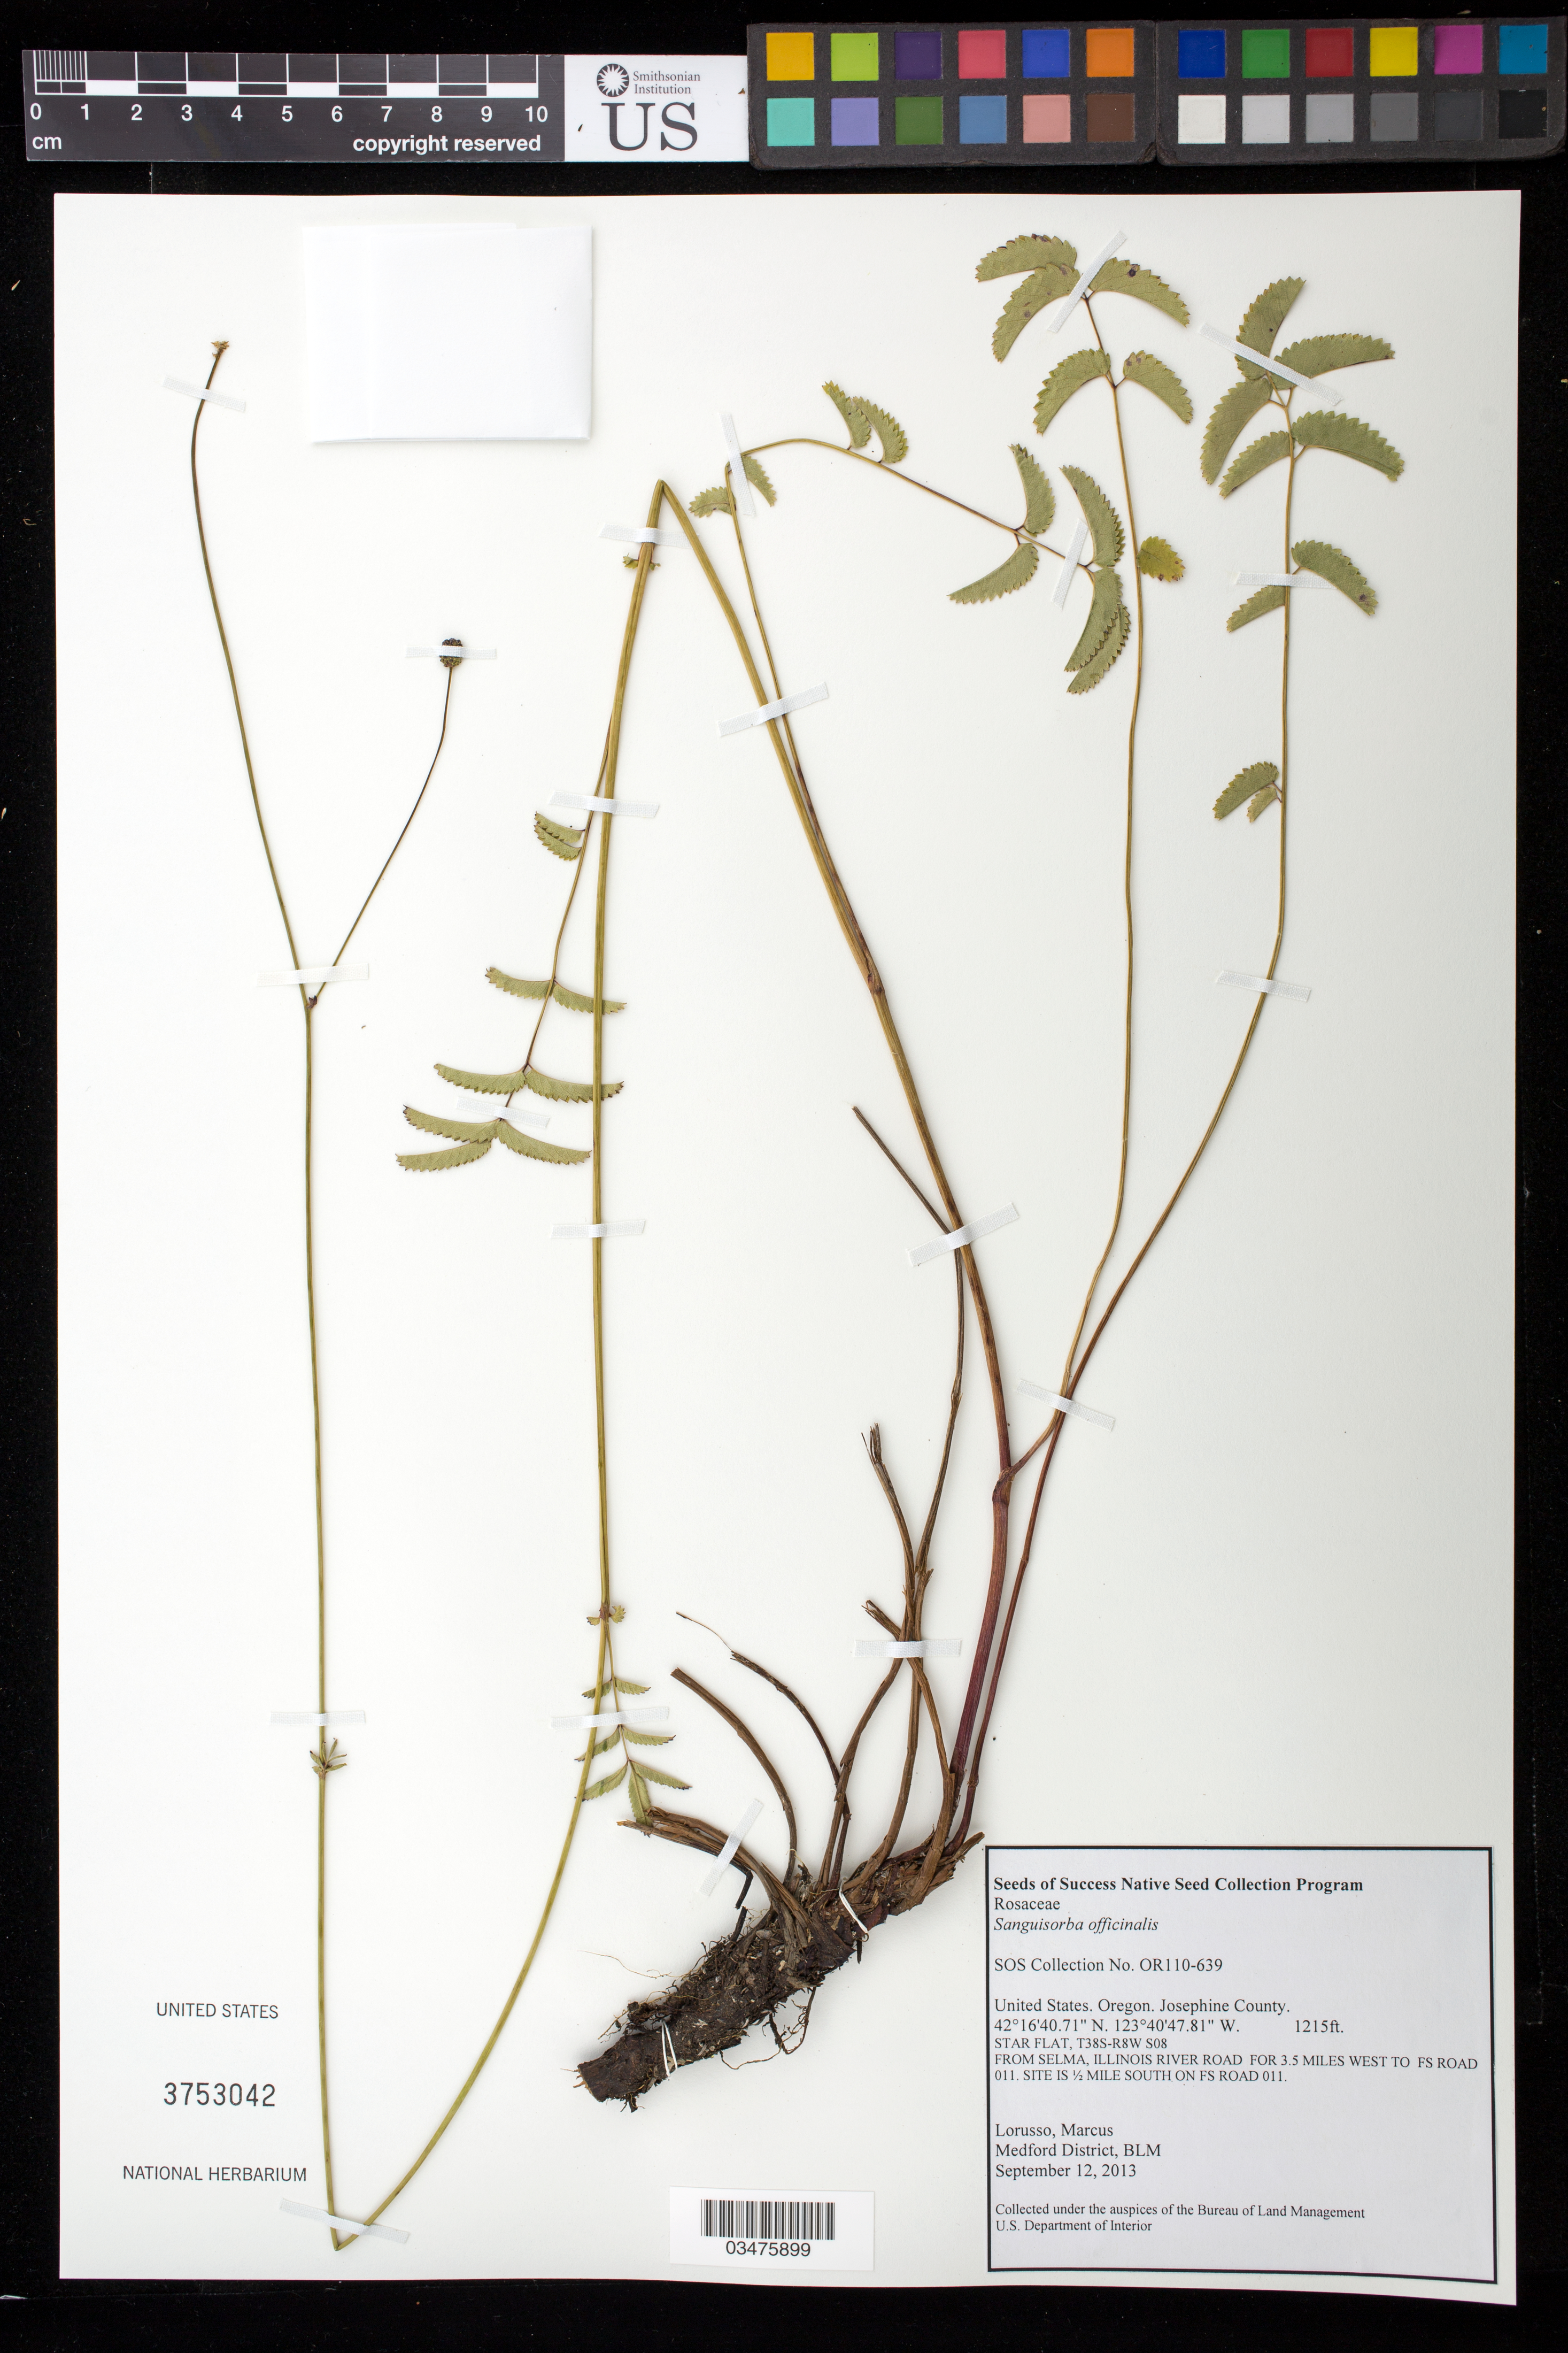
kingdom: Plantae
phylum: Tracheophyta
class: Magnoliopsida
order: Rosales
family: Rosaceae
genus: Sanguisorba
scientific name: Sanguisorba officinalis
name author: L.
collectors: M. Lorusso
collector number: OR110-639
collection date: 2013-09-12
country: United States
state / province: Oregon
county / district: Josephine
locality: Star Flat. 1/2 mi. S on FS Road 011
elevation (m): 370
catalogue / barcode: US 3753042